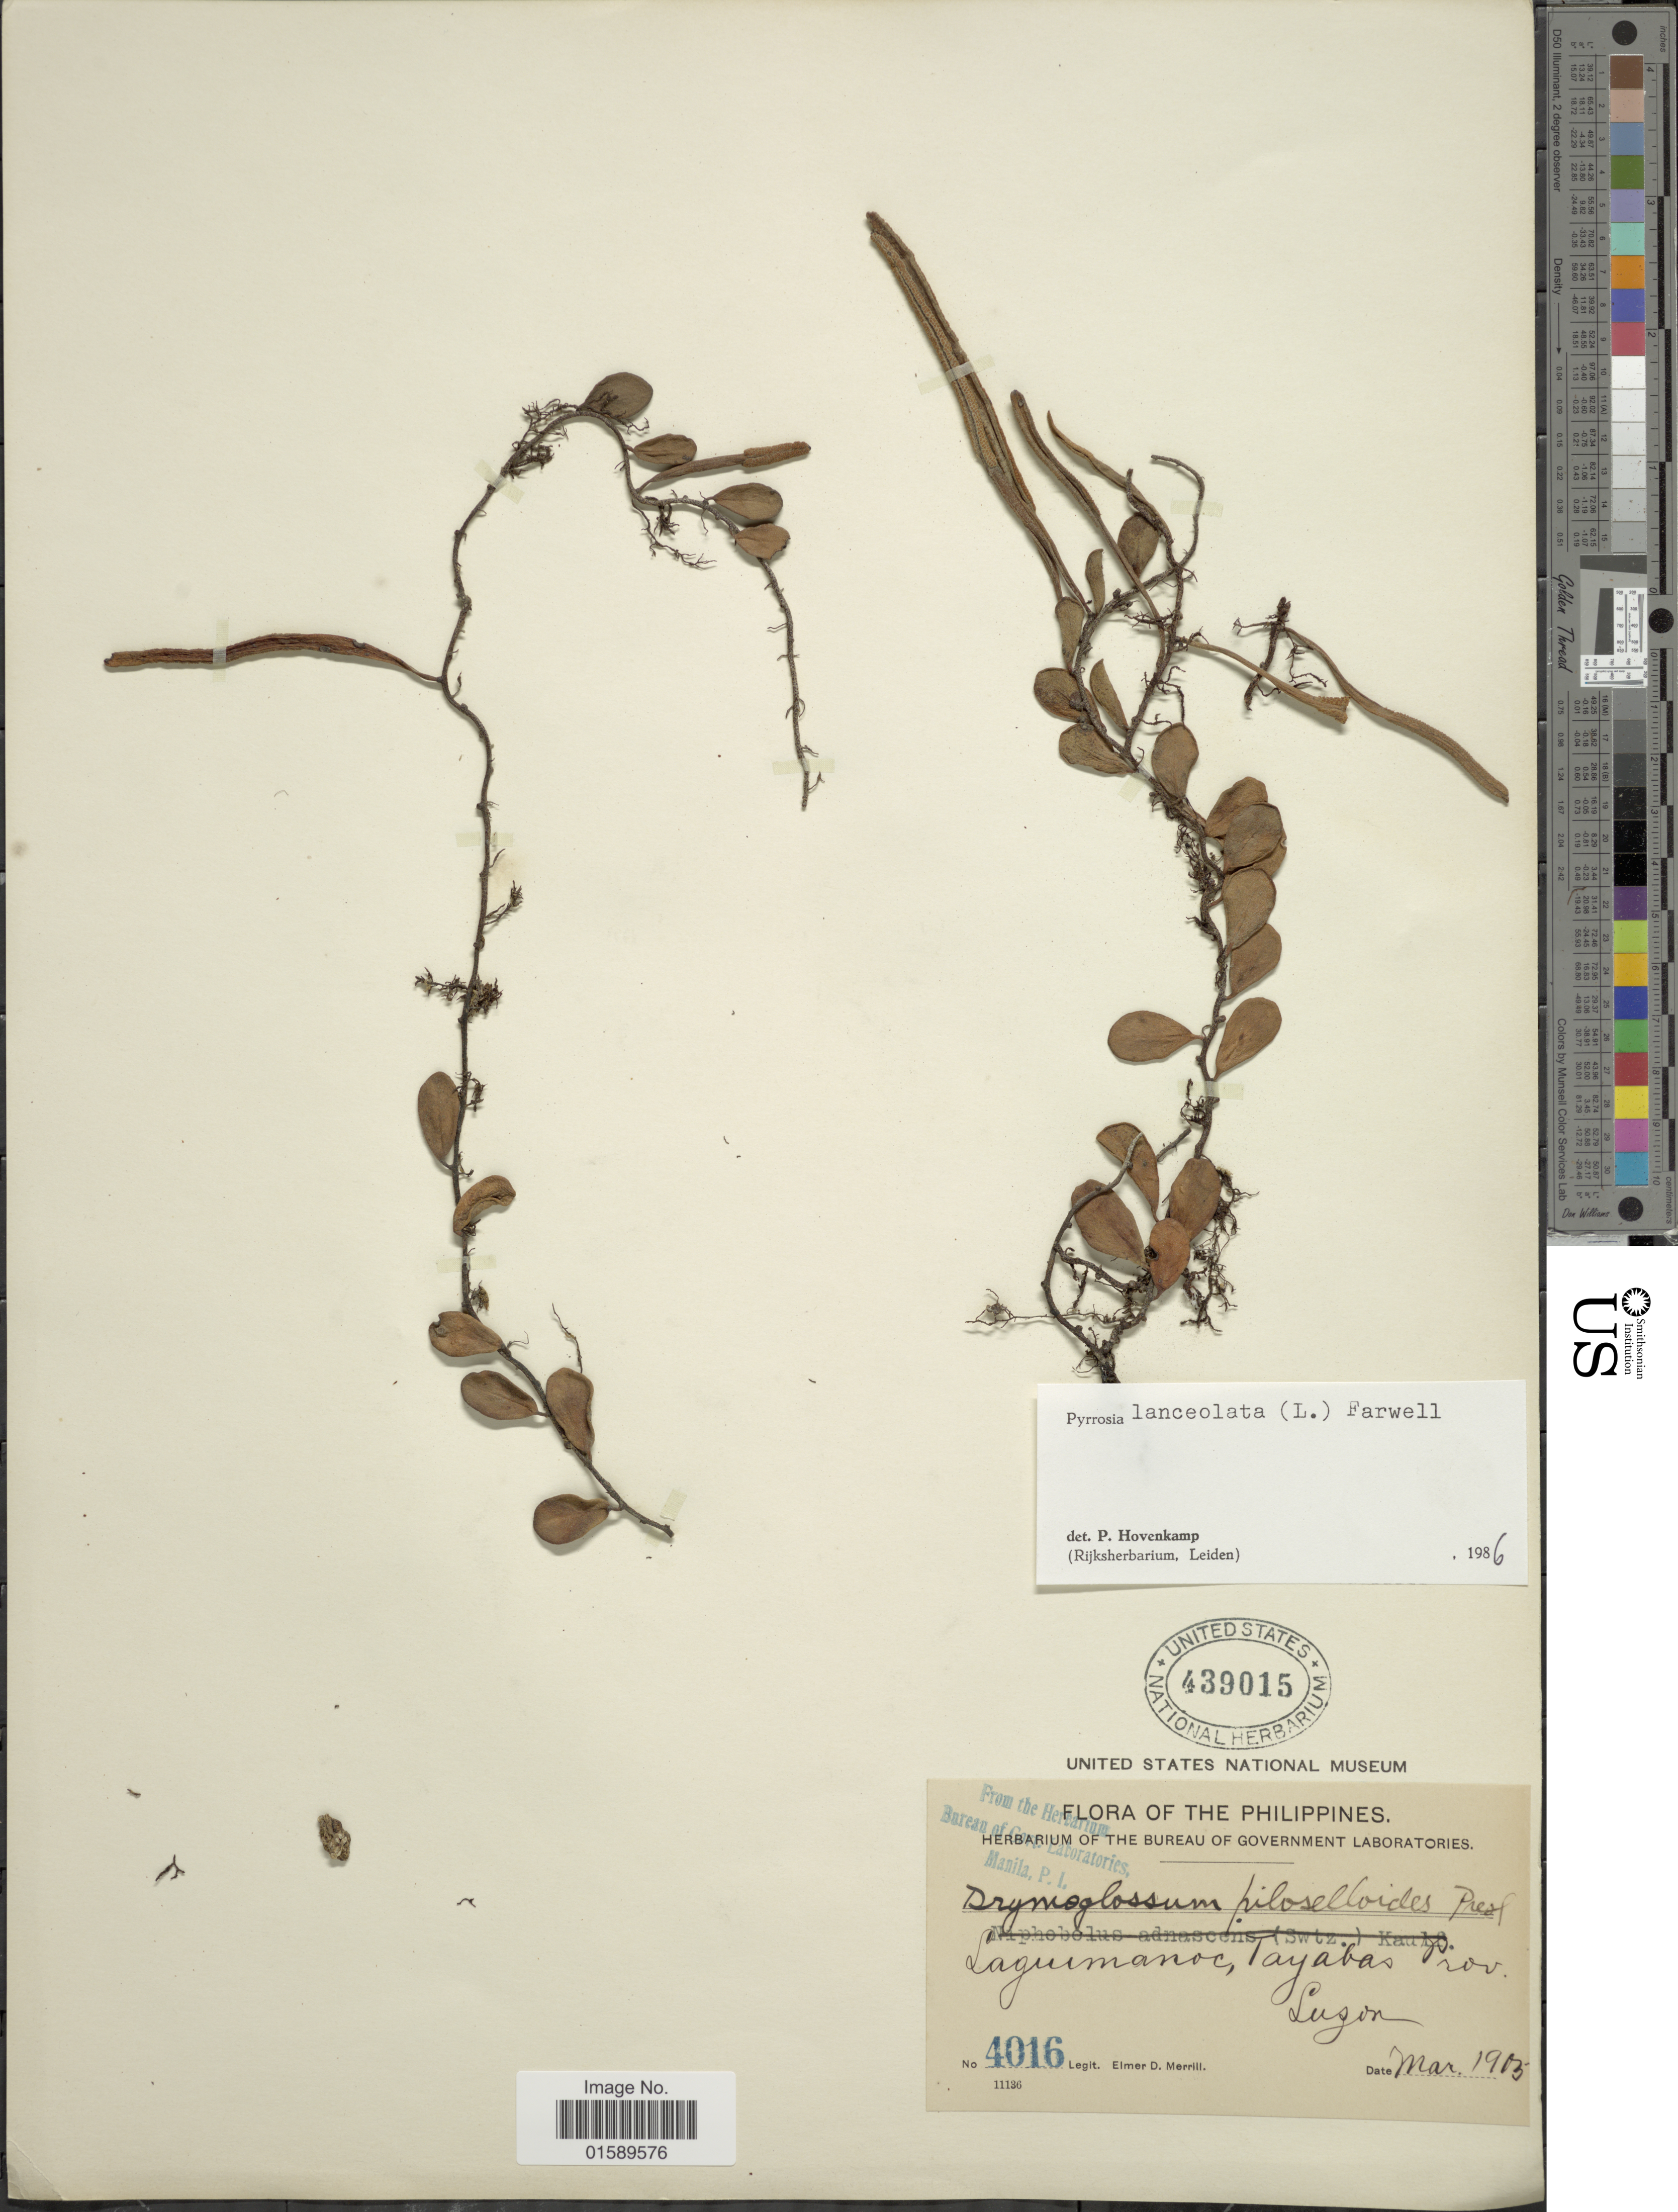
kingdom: Plantae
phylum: Tracheophyta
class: Polypodiopsida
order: Polypodiales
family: Polypodiaceae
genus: Pyrrosia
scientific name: Pyrrosia lanceolata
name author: (L.) Farw.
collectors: E. D. Merrill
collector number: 4016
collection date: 1905-03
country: Philippines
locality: Lagumanoc, Tayabas Prov. Luzon.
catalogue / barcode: US 439015